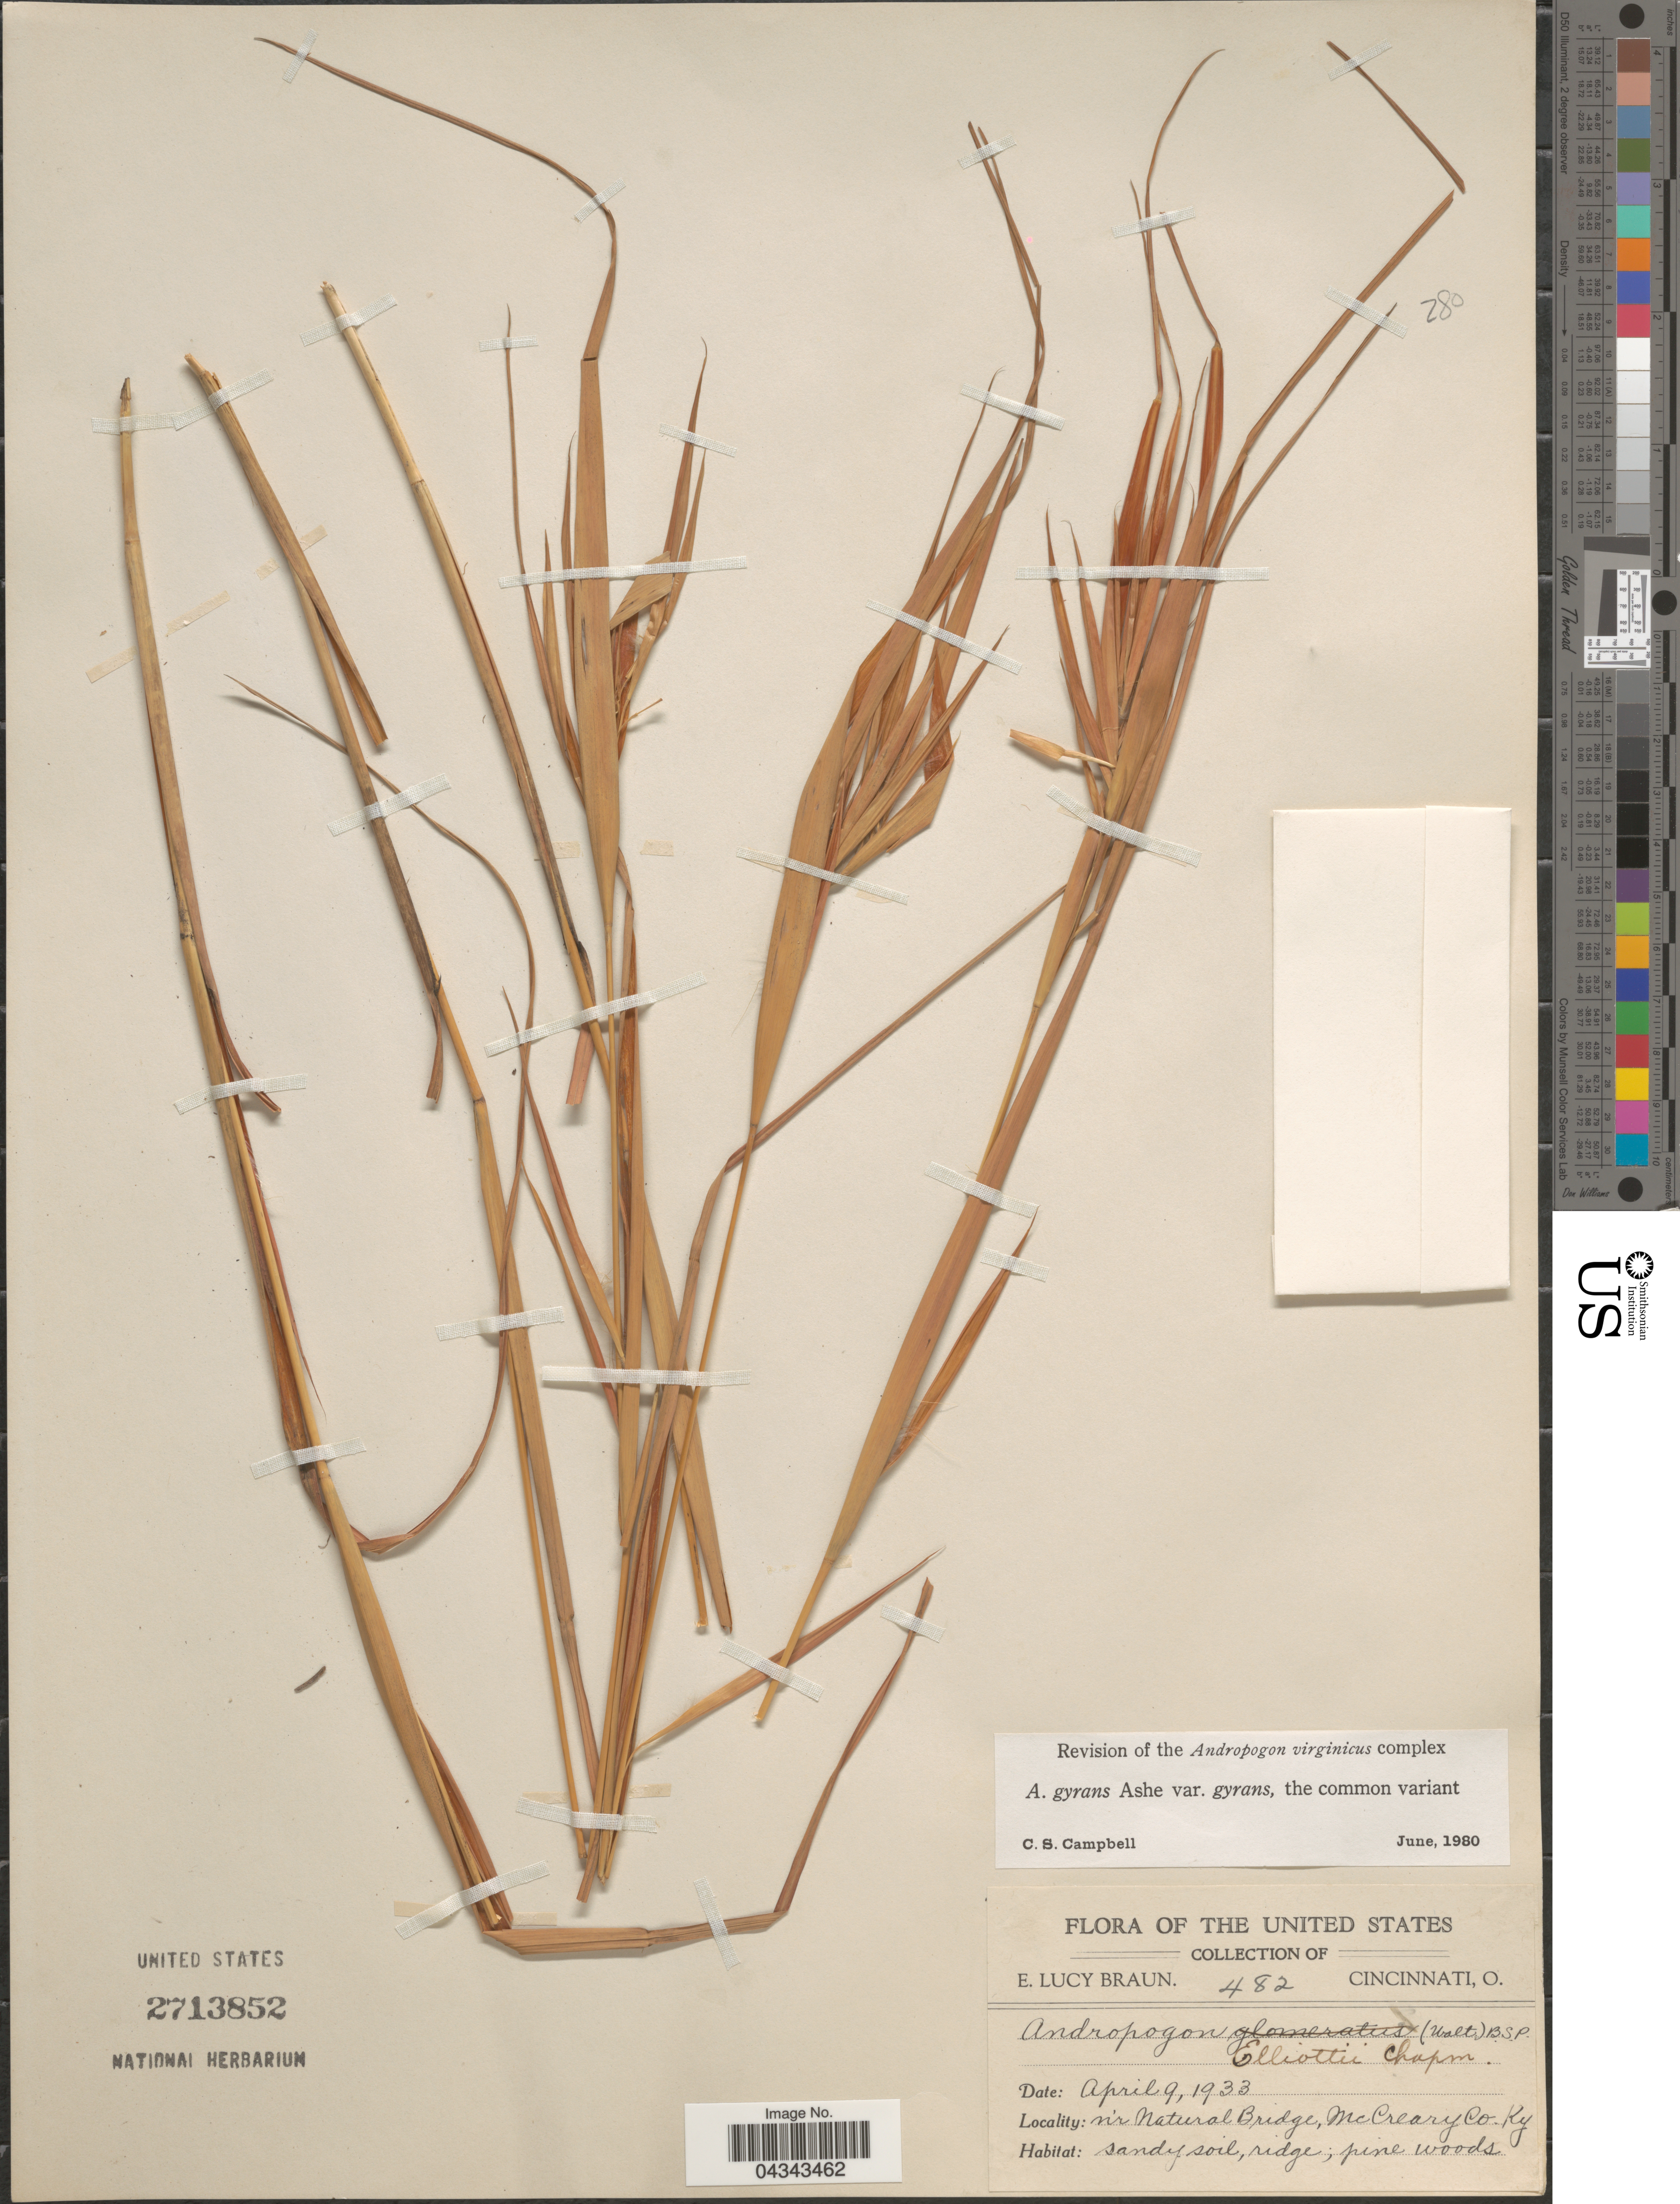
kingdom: Plantae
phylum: Tracheophyta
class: Liliopsida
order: Poales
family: Poaceae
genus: Andropogon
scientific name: Andropogon gyrans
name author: Ashe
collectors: E. L. Braun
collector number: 482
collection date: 1933-04-09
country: United States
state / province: Kentucky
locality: N'r Natural Bridge, McCreary Co.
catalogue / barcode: US 2713852